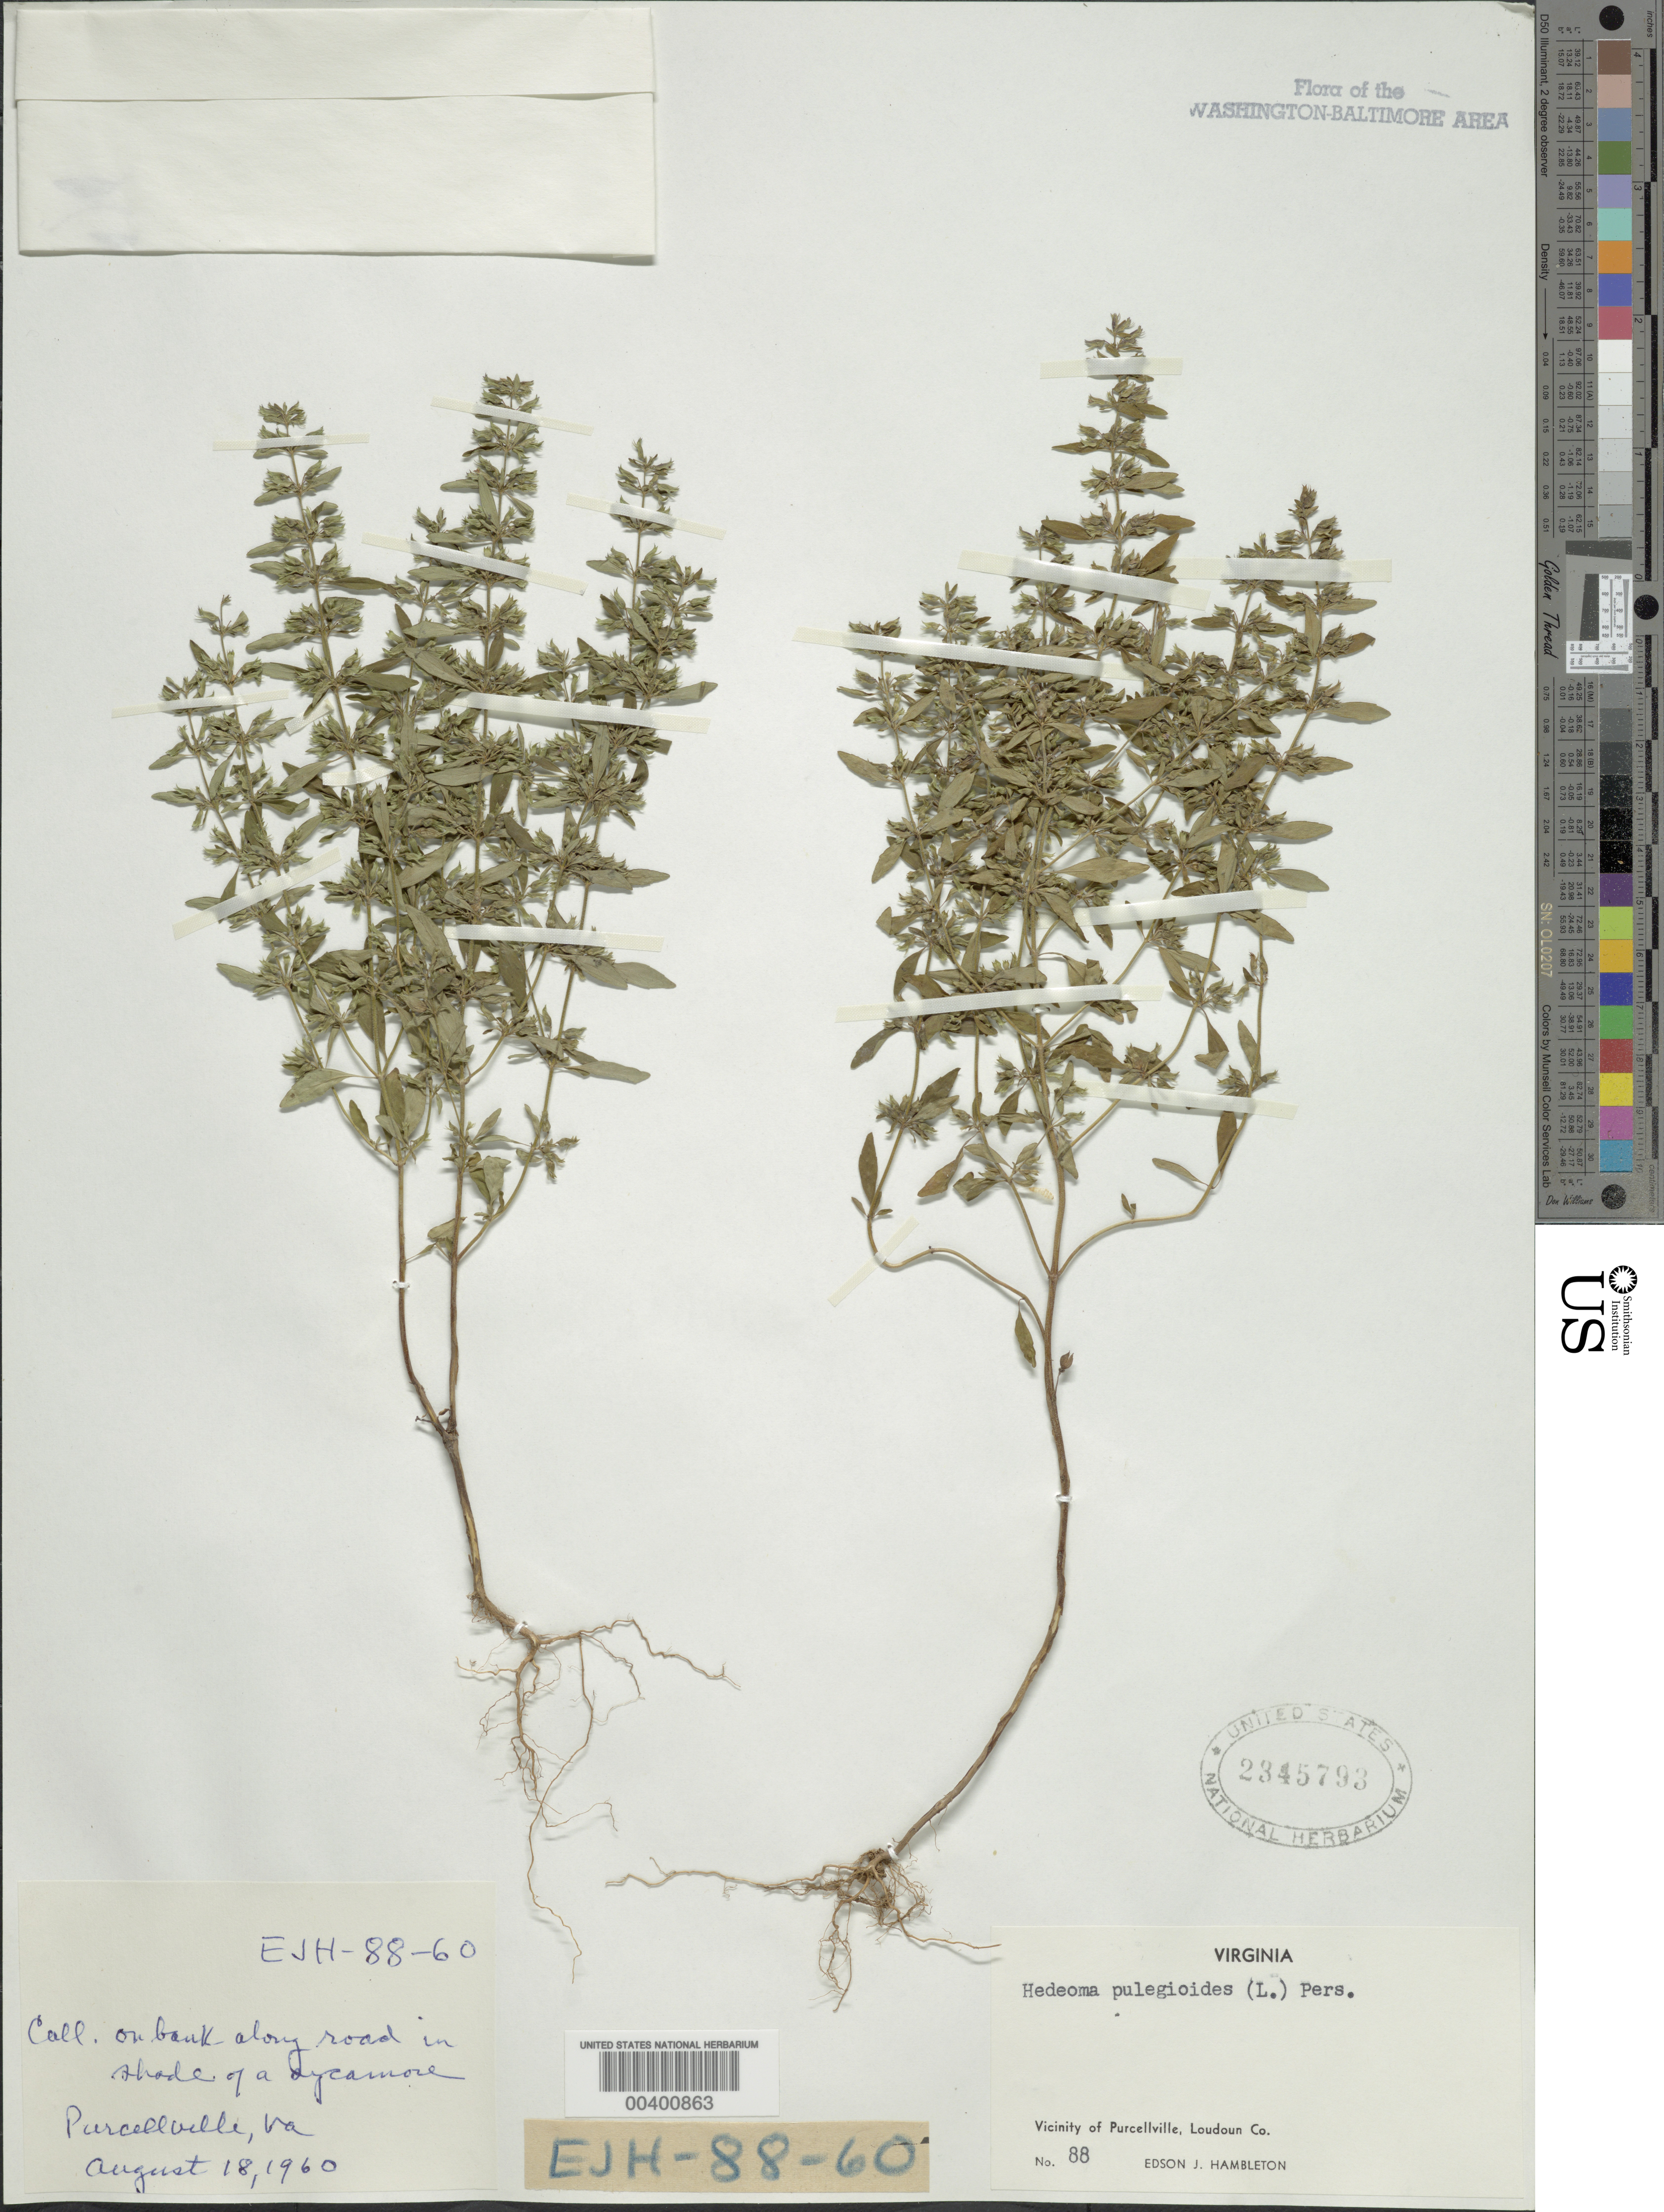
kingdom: Plantae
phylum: Tracheophyta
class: Magnoliopsida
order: Lamiales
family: Lamiaceae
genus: Hedeoma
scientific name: Hedeoma pulegioides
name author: (L.) Pers.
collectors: E. Hambleton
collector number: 88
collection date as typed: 18 Aug 1960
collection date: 1960-08-18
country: United States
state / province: Virginia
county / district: Loudoun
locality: Purcellville vicinity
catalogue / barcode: US 2345793